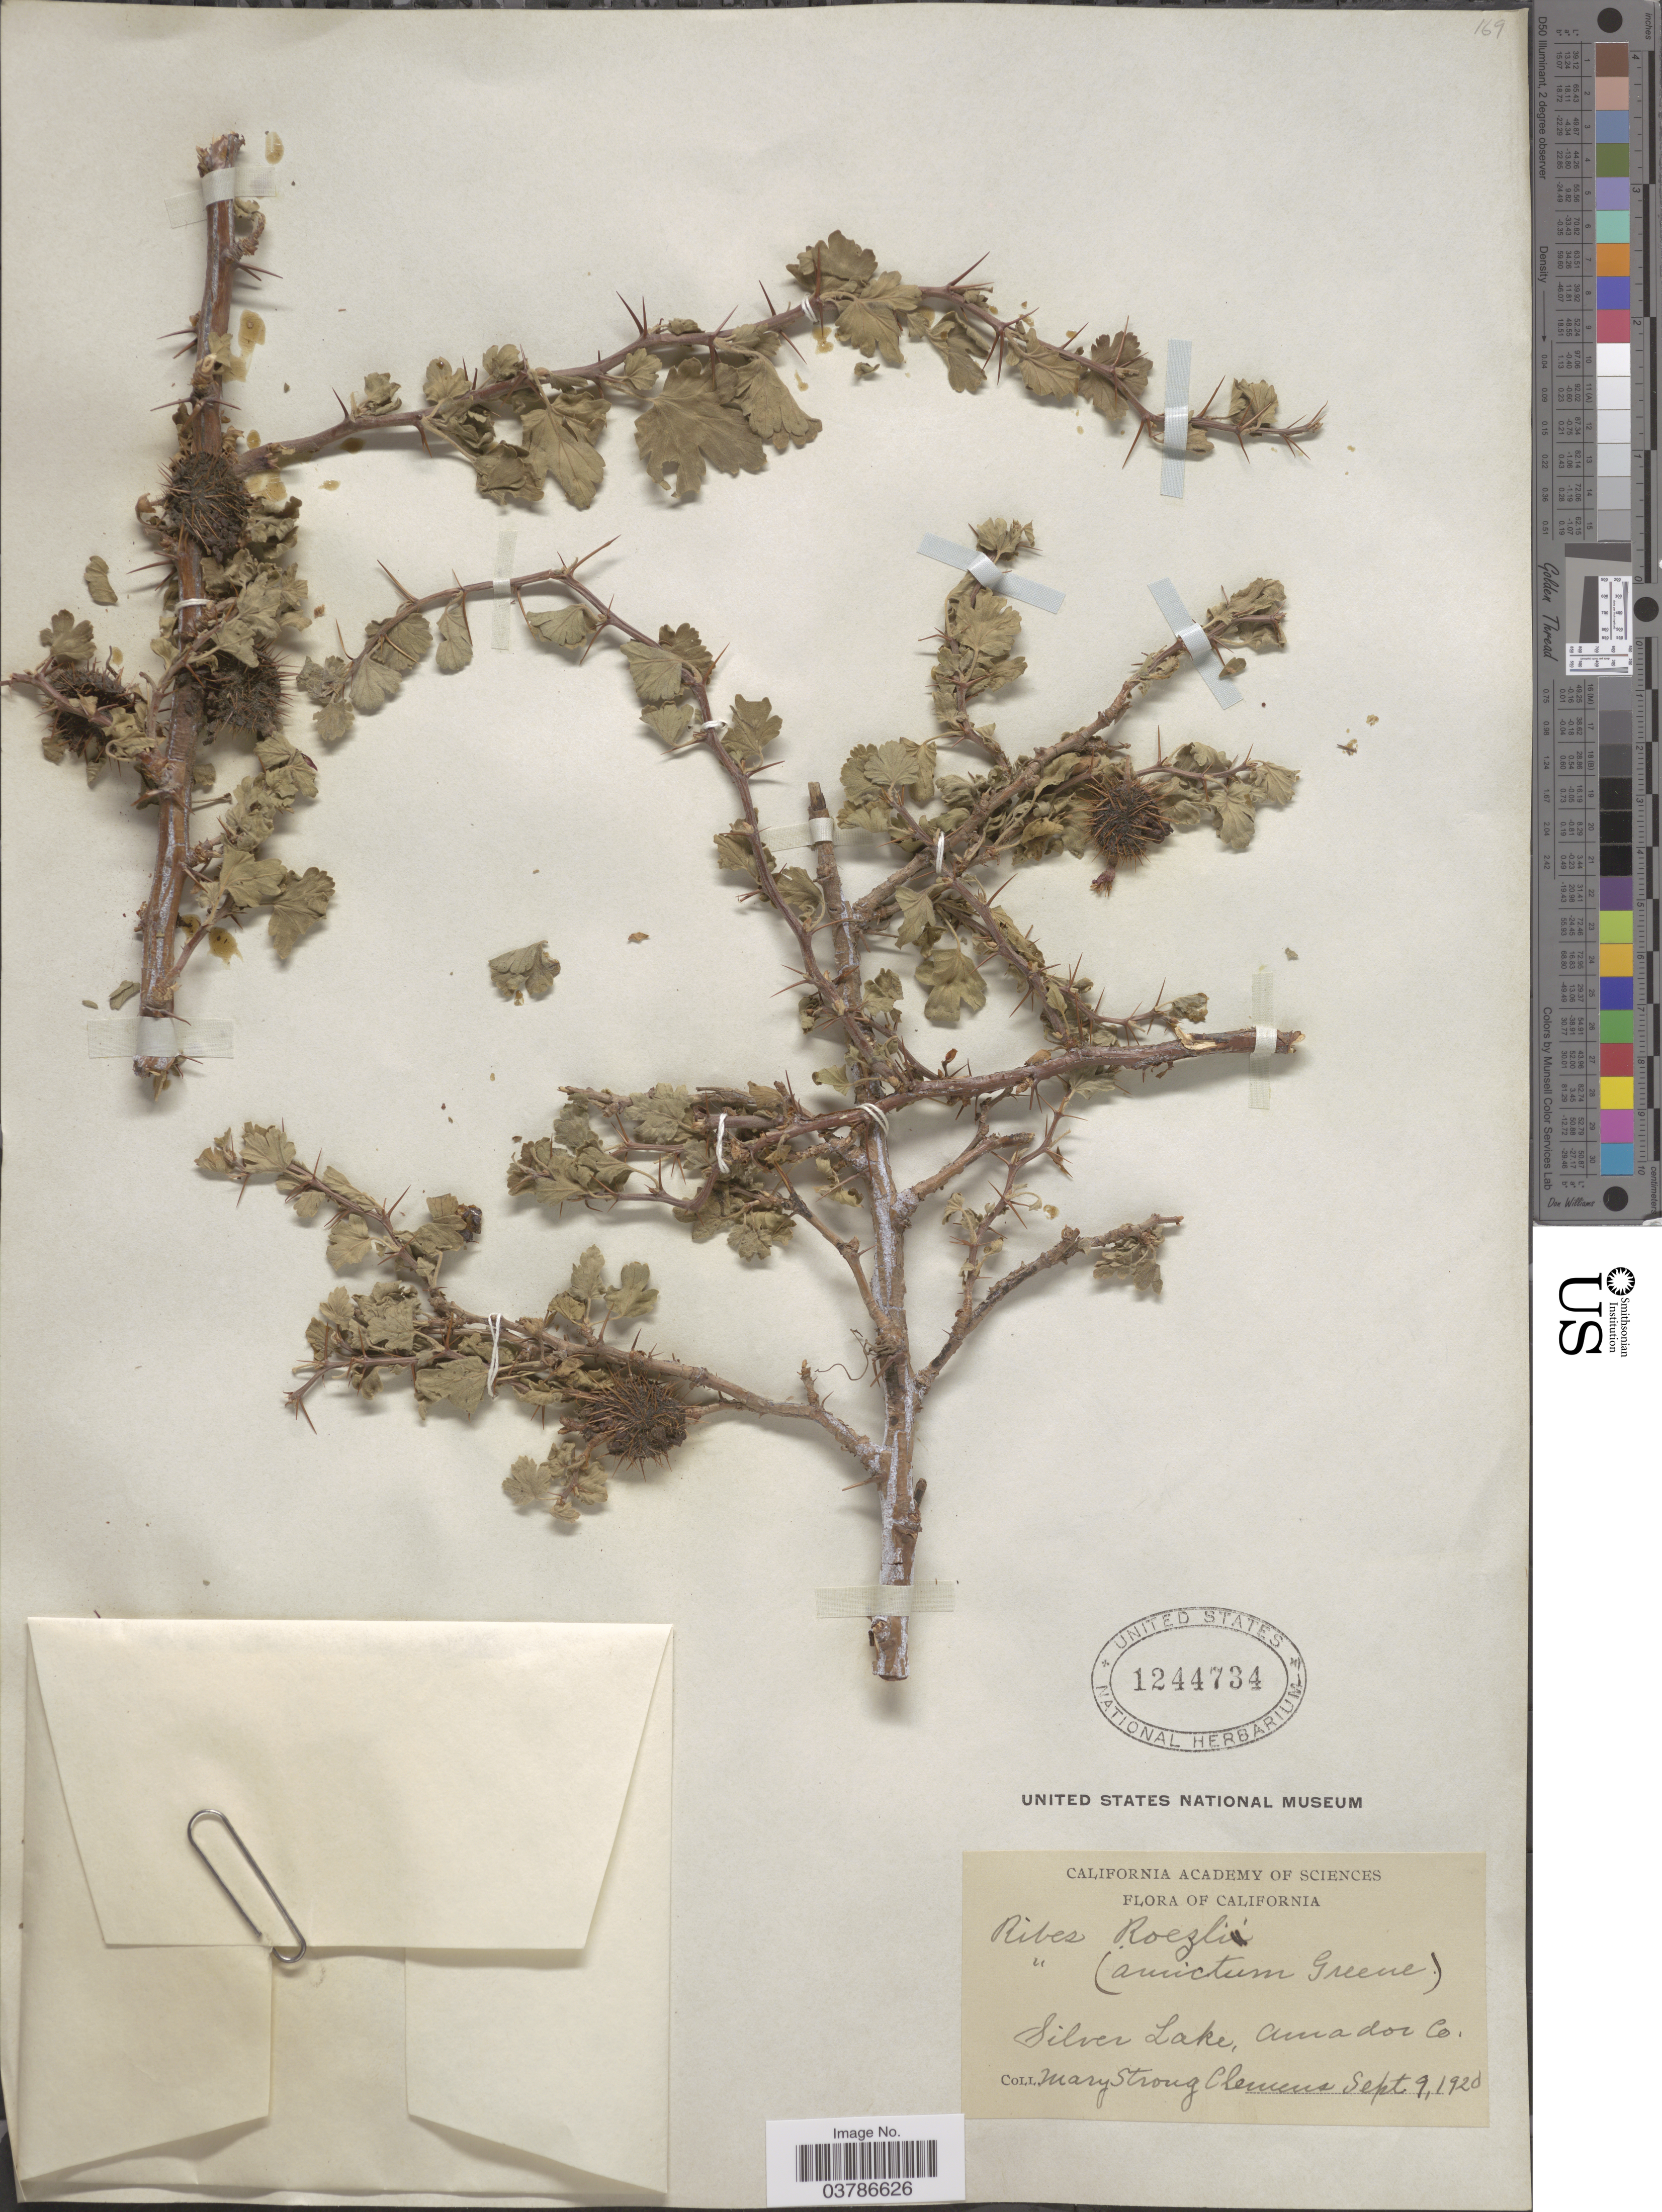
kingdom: Plantae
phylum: Tracheophyta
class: Magnoliopsida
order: Saxifragales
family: Grossulariaceae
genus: Ribes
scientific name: Ribes roezlii var. amictum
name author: (Greene) Jeps.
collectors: M. S. Clemens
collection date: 1920-09-09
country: United States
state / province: California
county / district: Amador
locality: Silver Lake, Amador Co.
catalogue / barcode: US 1244734